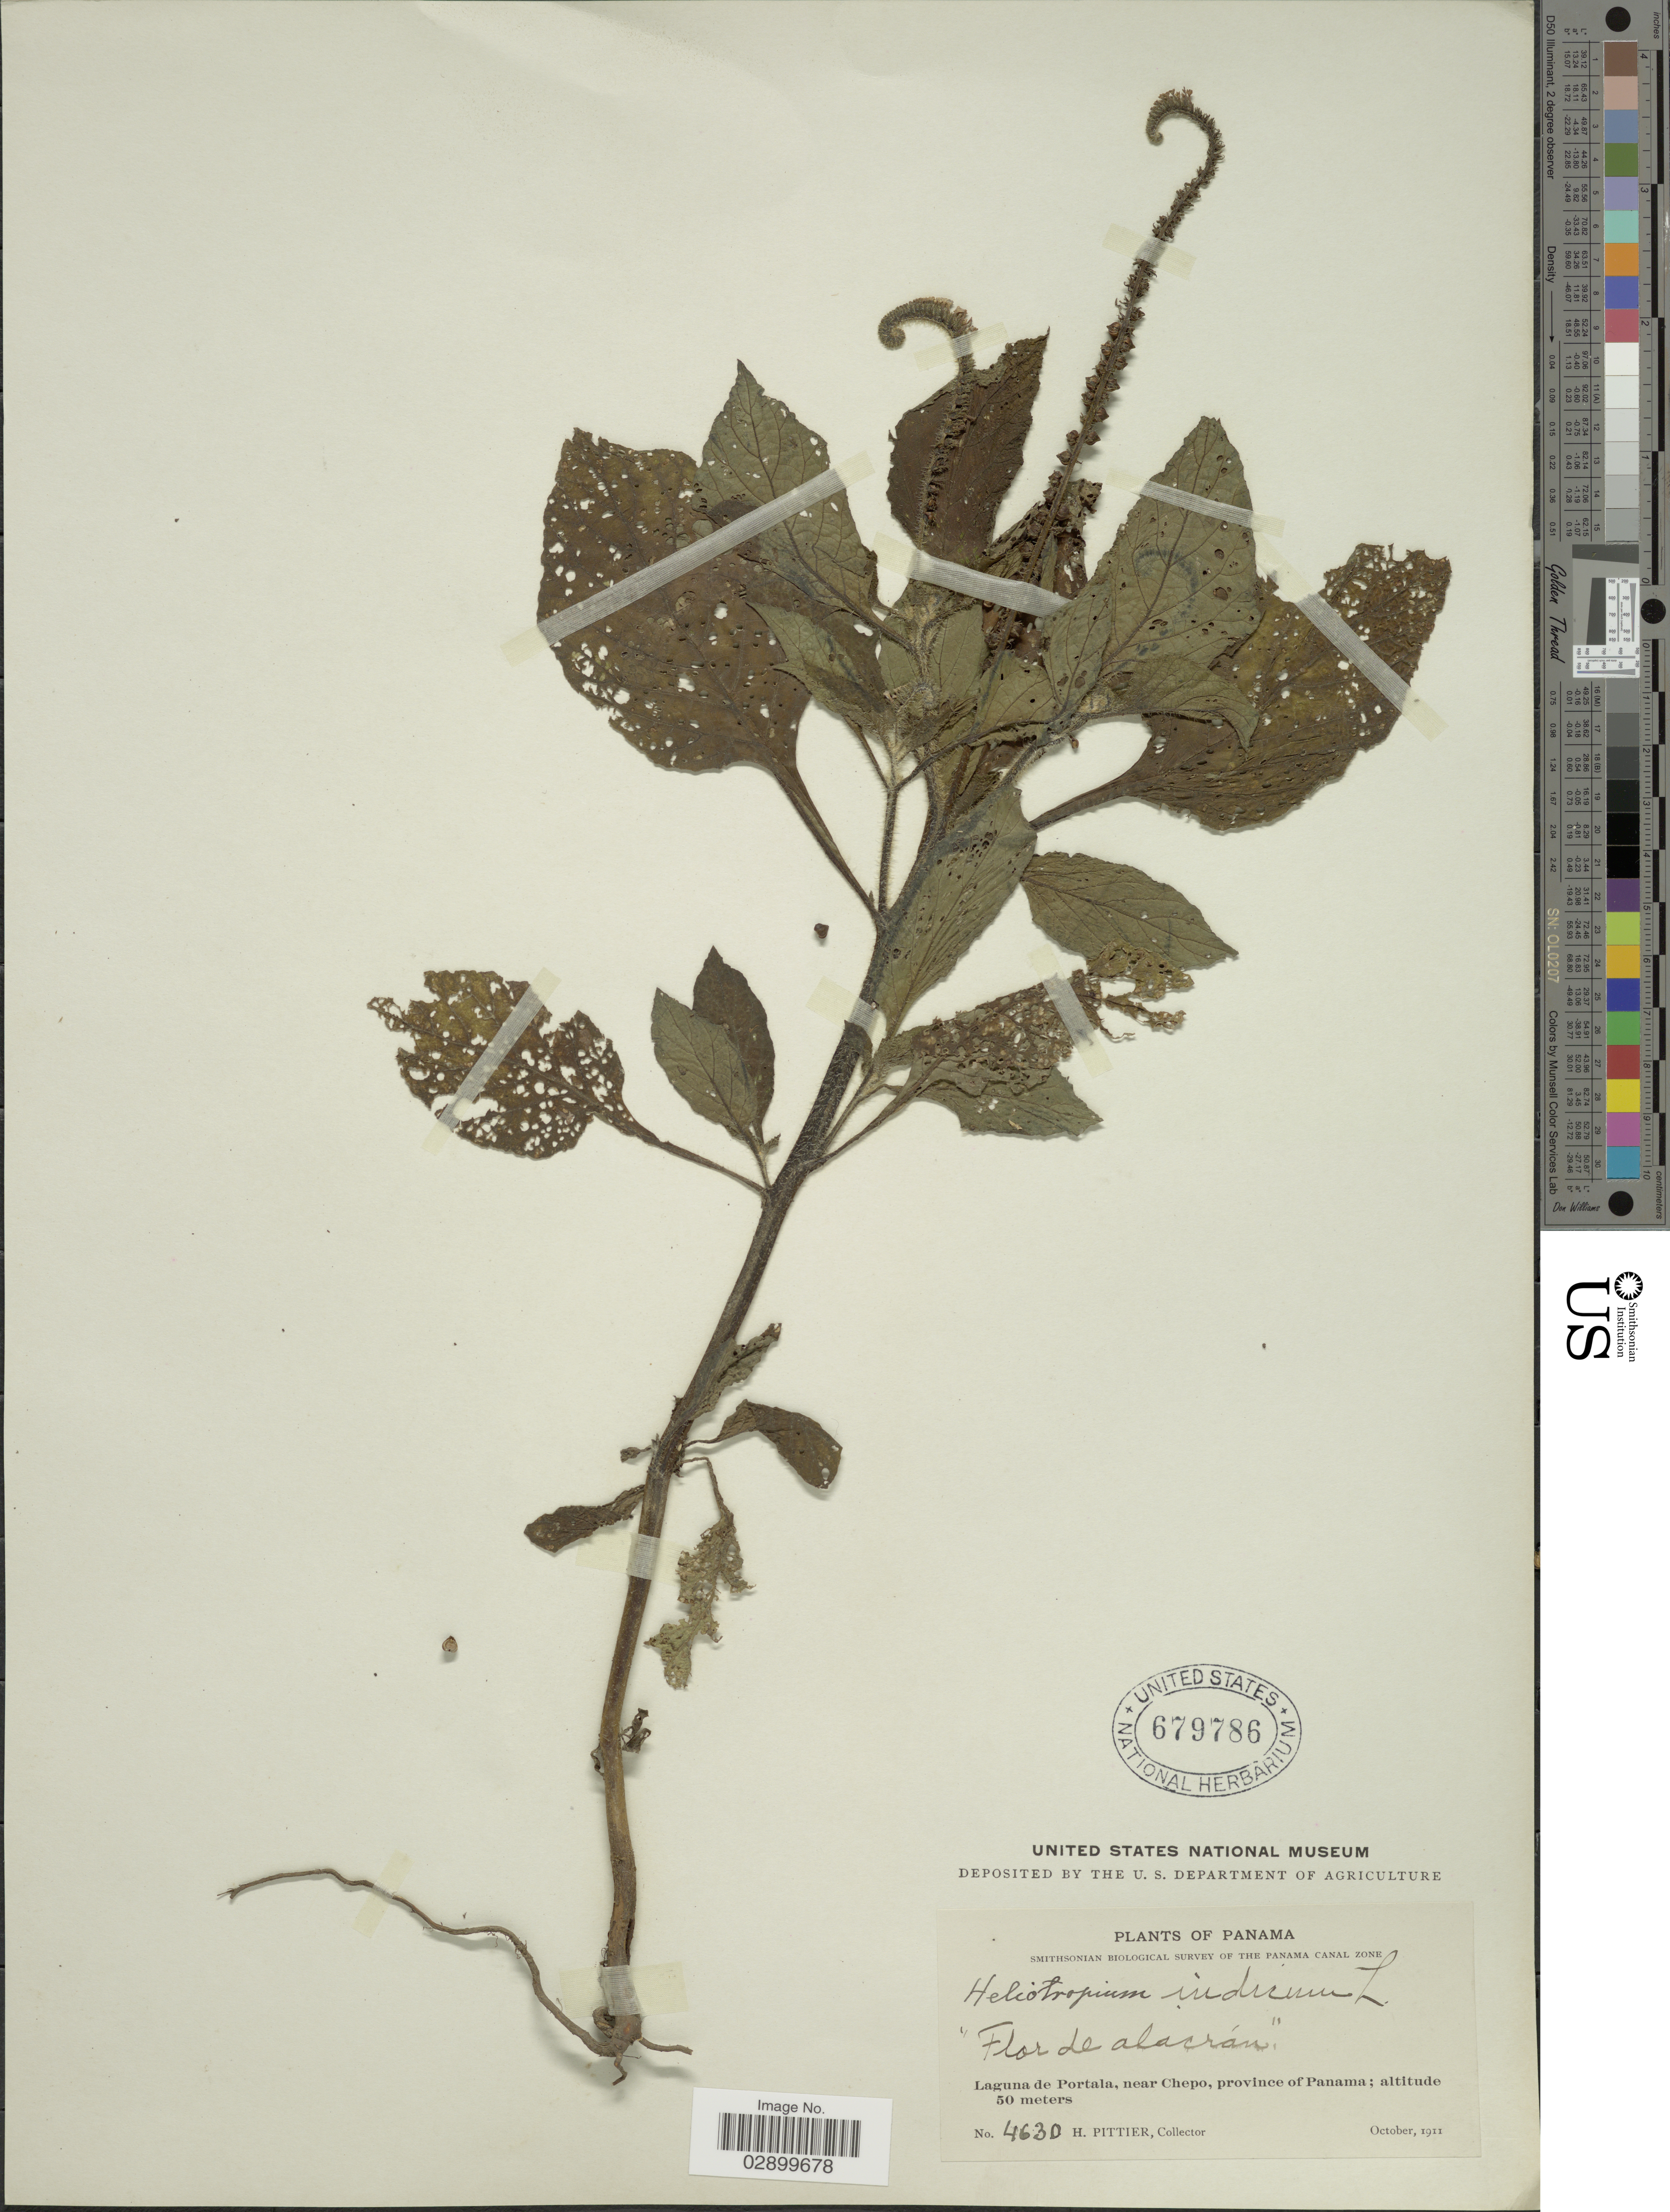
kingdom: Plantae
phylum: Tracheophyta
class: Magnoliopsida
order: Boraginales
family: Heliotropiaceae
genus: Heliotropium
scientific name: Heliotropium indicum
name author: L.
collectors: H. F. Pittier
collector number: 4630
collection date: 1911-10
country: Panama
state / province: Panamá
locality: Laguna de Portasla, near Chepo.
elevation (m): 50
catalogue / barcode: US 679786